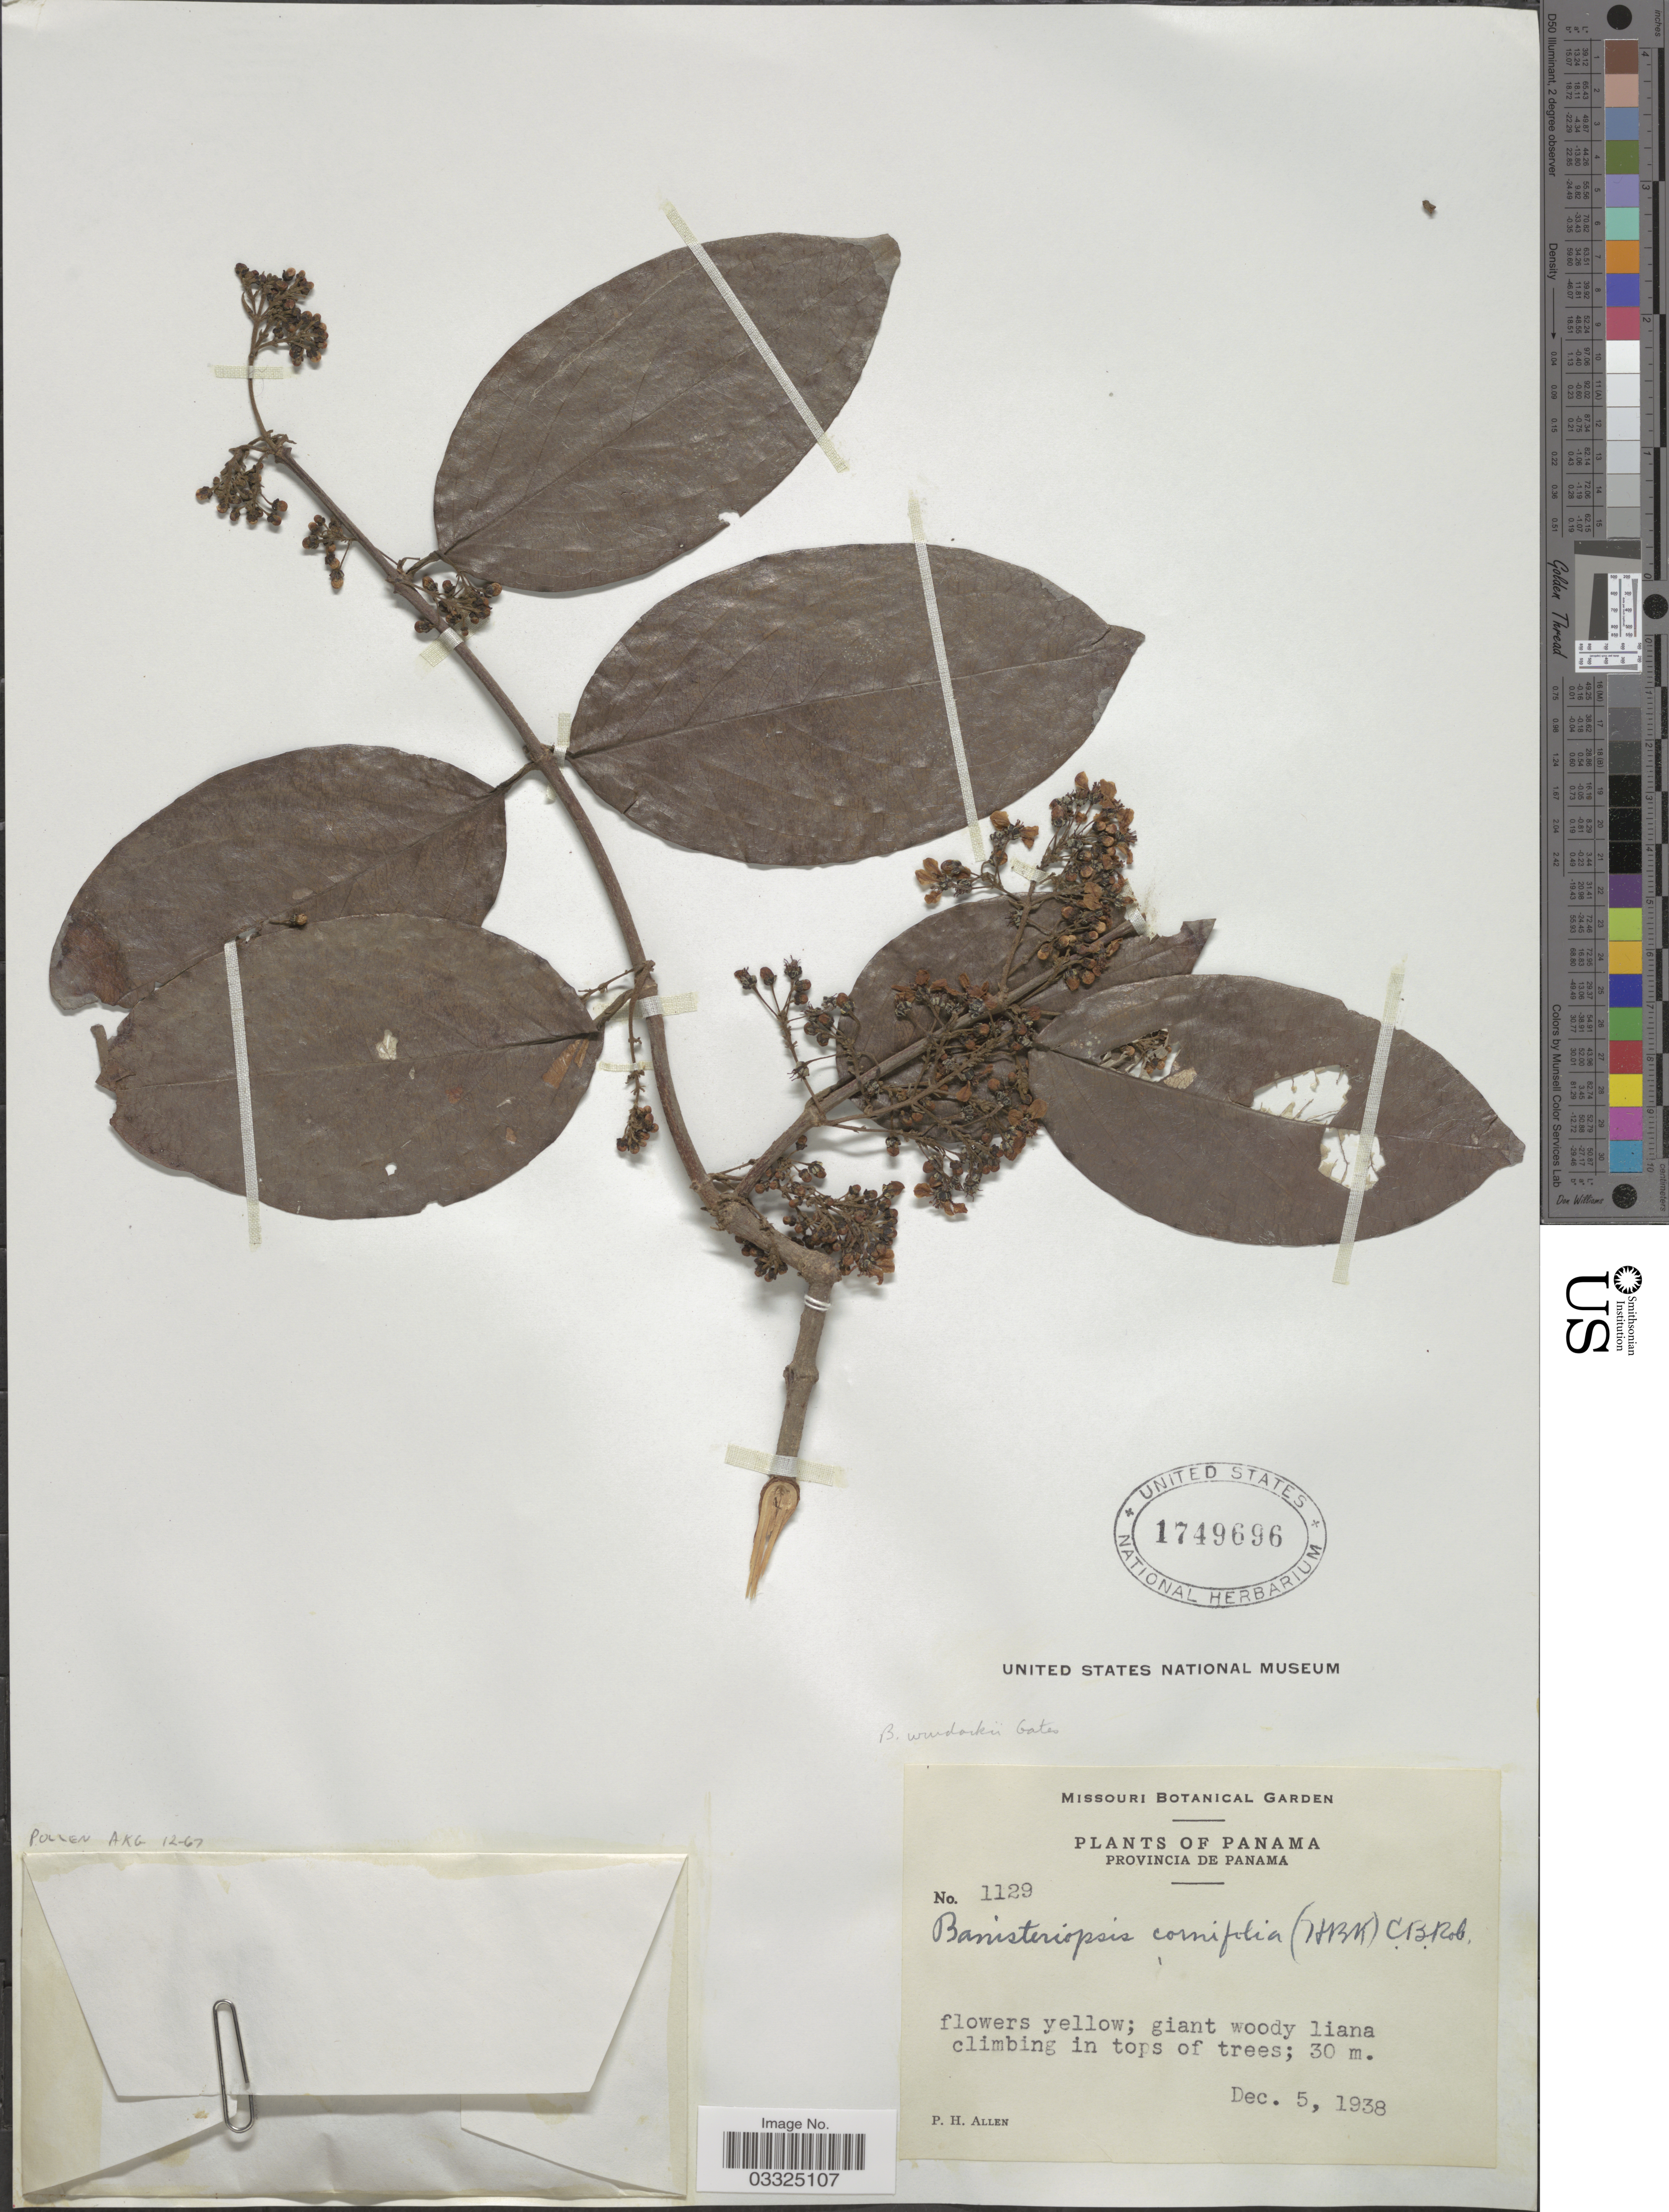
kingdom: Plantae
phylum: Tracheophyta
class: Magnoliopsida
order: Malpighiales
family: Malpighiaceae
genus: Bronwenia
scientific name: Bronwenia wurdackii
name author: (B. Gates) W.R. Anderson & C. Davis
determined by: Pool, A., (MO), Missouri Botanical Garden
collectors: P. H. Allen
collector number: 1129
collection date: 1938-12-05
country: Panama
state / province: Panamá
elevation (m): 30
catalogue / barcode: US 1749696